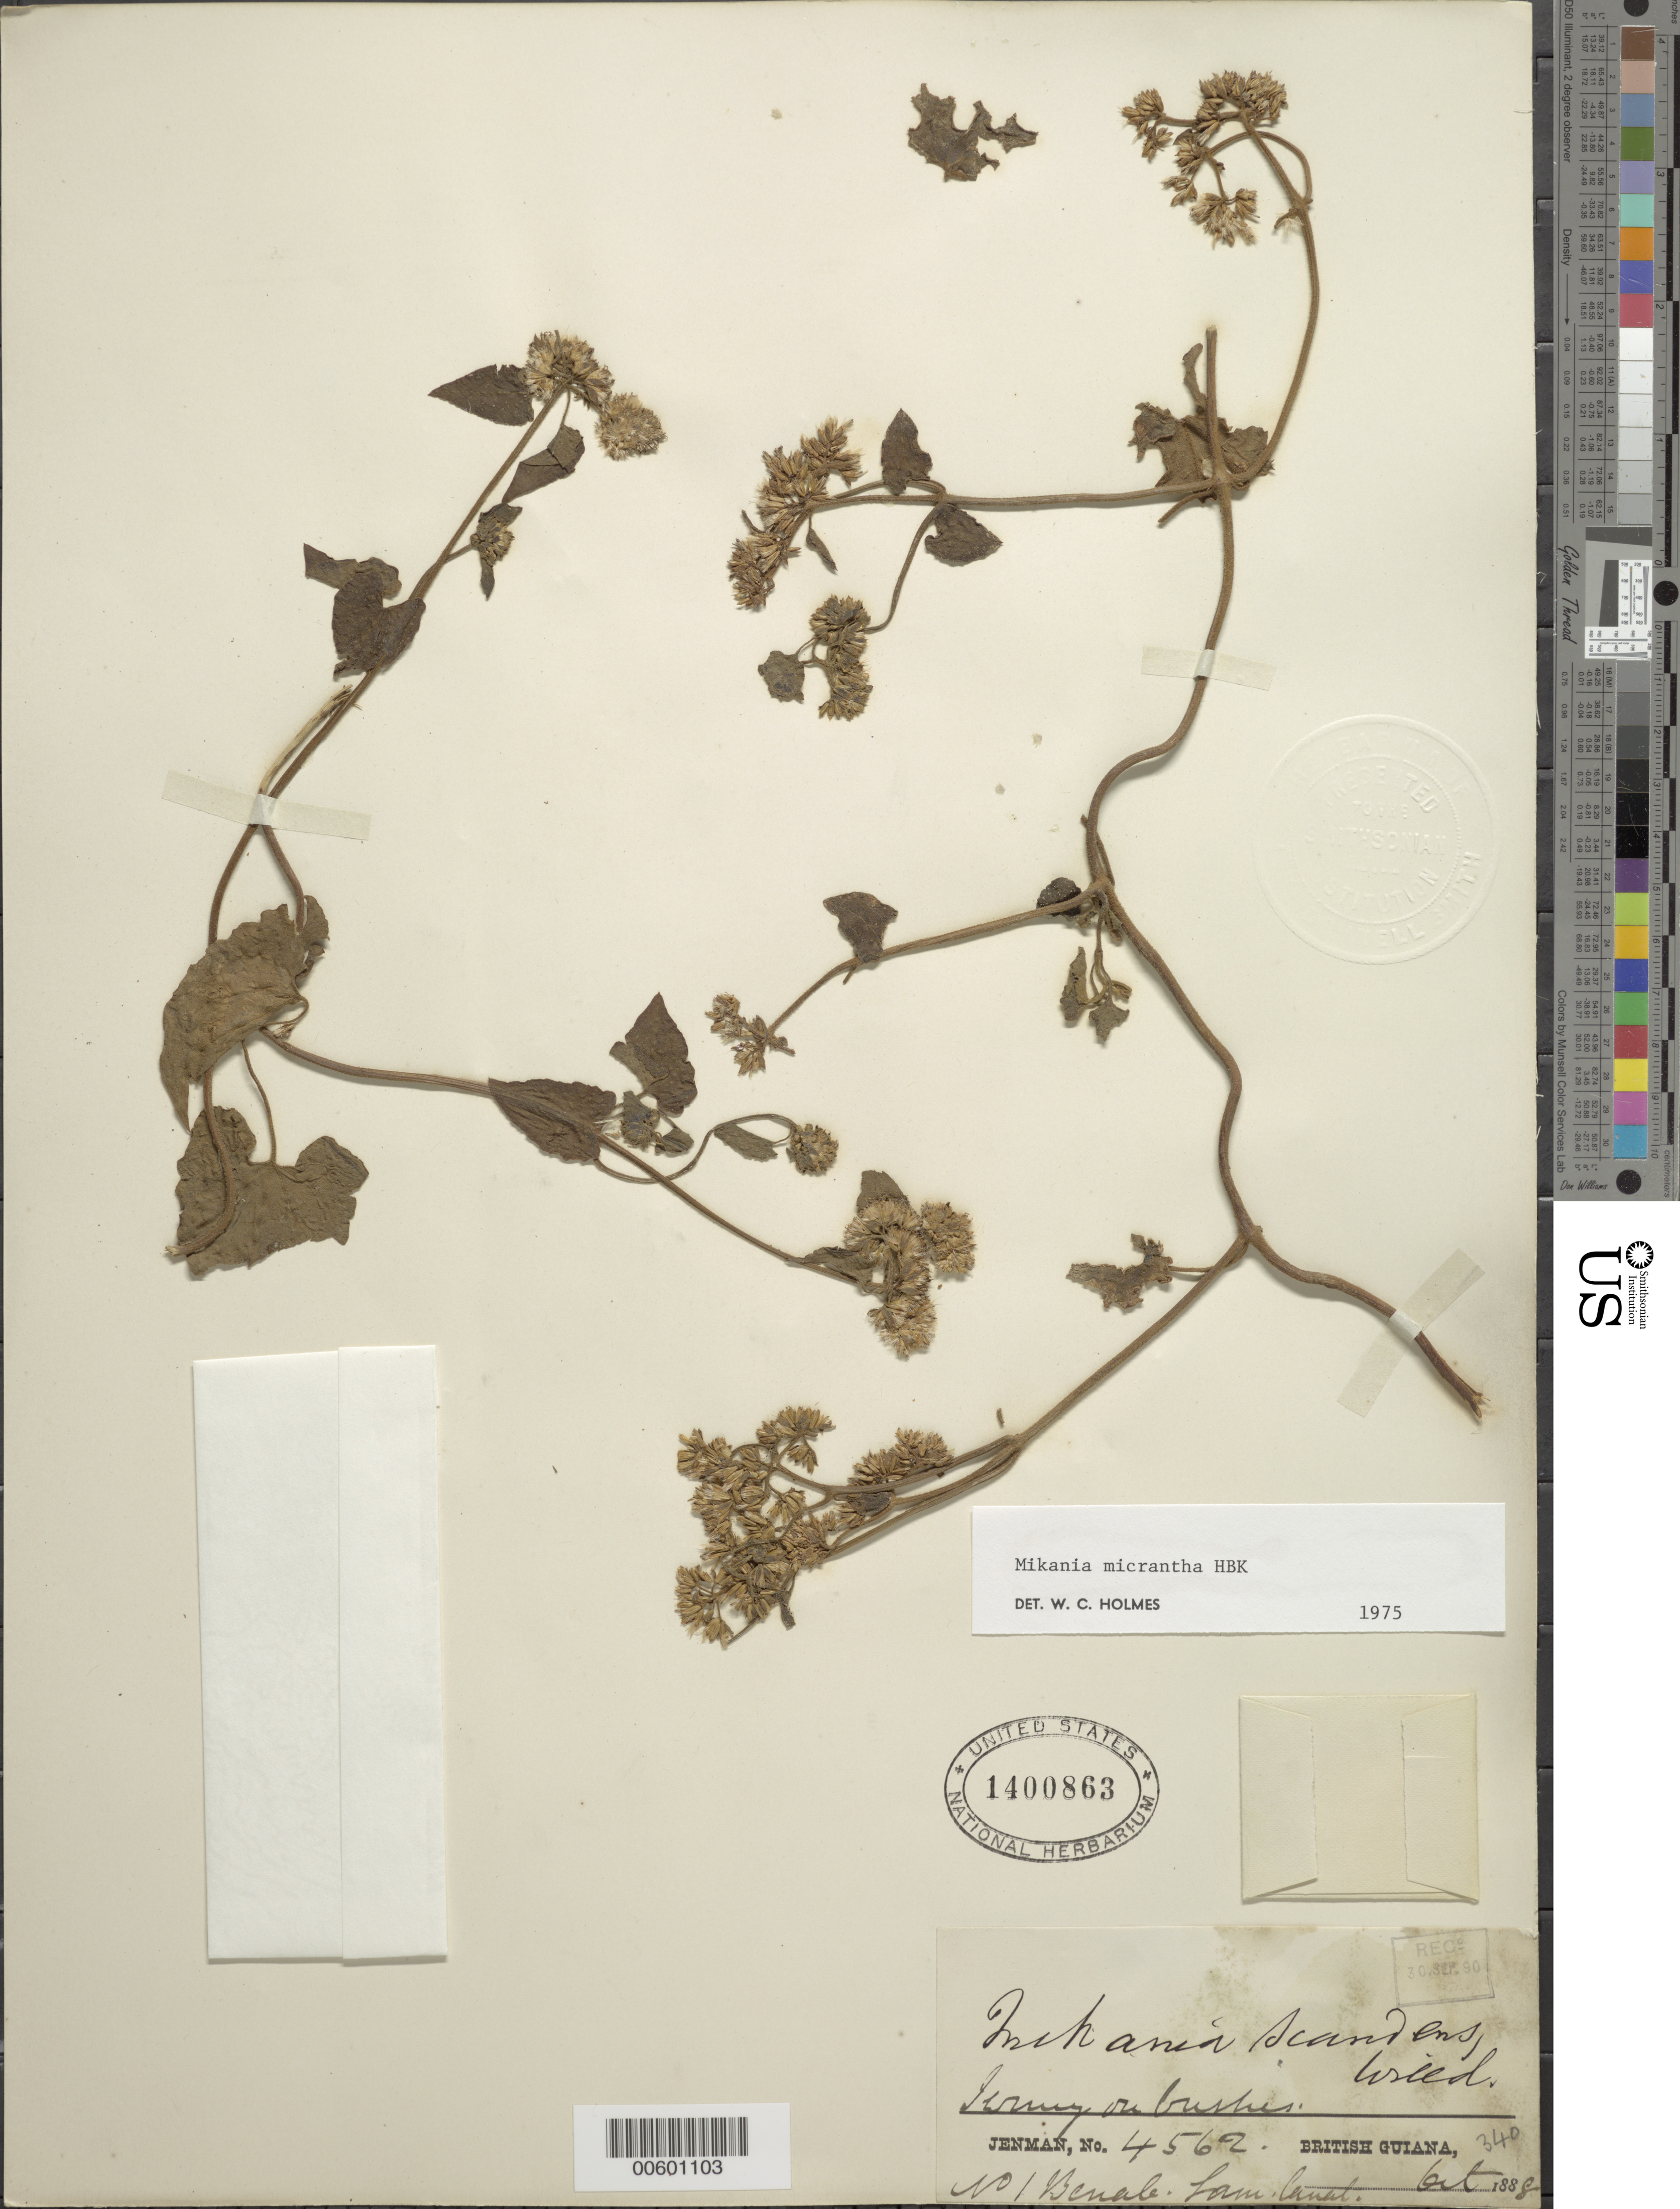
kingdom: Plantae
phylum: Tracheophyta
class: Magnoliopsida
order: Asterales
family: Asteraceae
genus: Mikania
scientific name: Mikania micrantha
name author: Kunth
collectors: G. S. Jenman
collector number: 4562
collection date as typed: October 1888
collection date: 1888-10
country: Guyana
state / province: Demerara-Mahaica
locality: Benale, Lamaha Canal, no. 1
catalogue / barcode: US 1400863